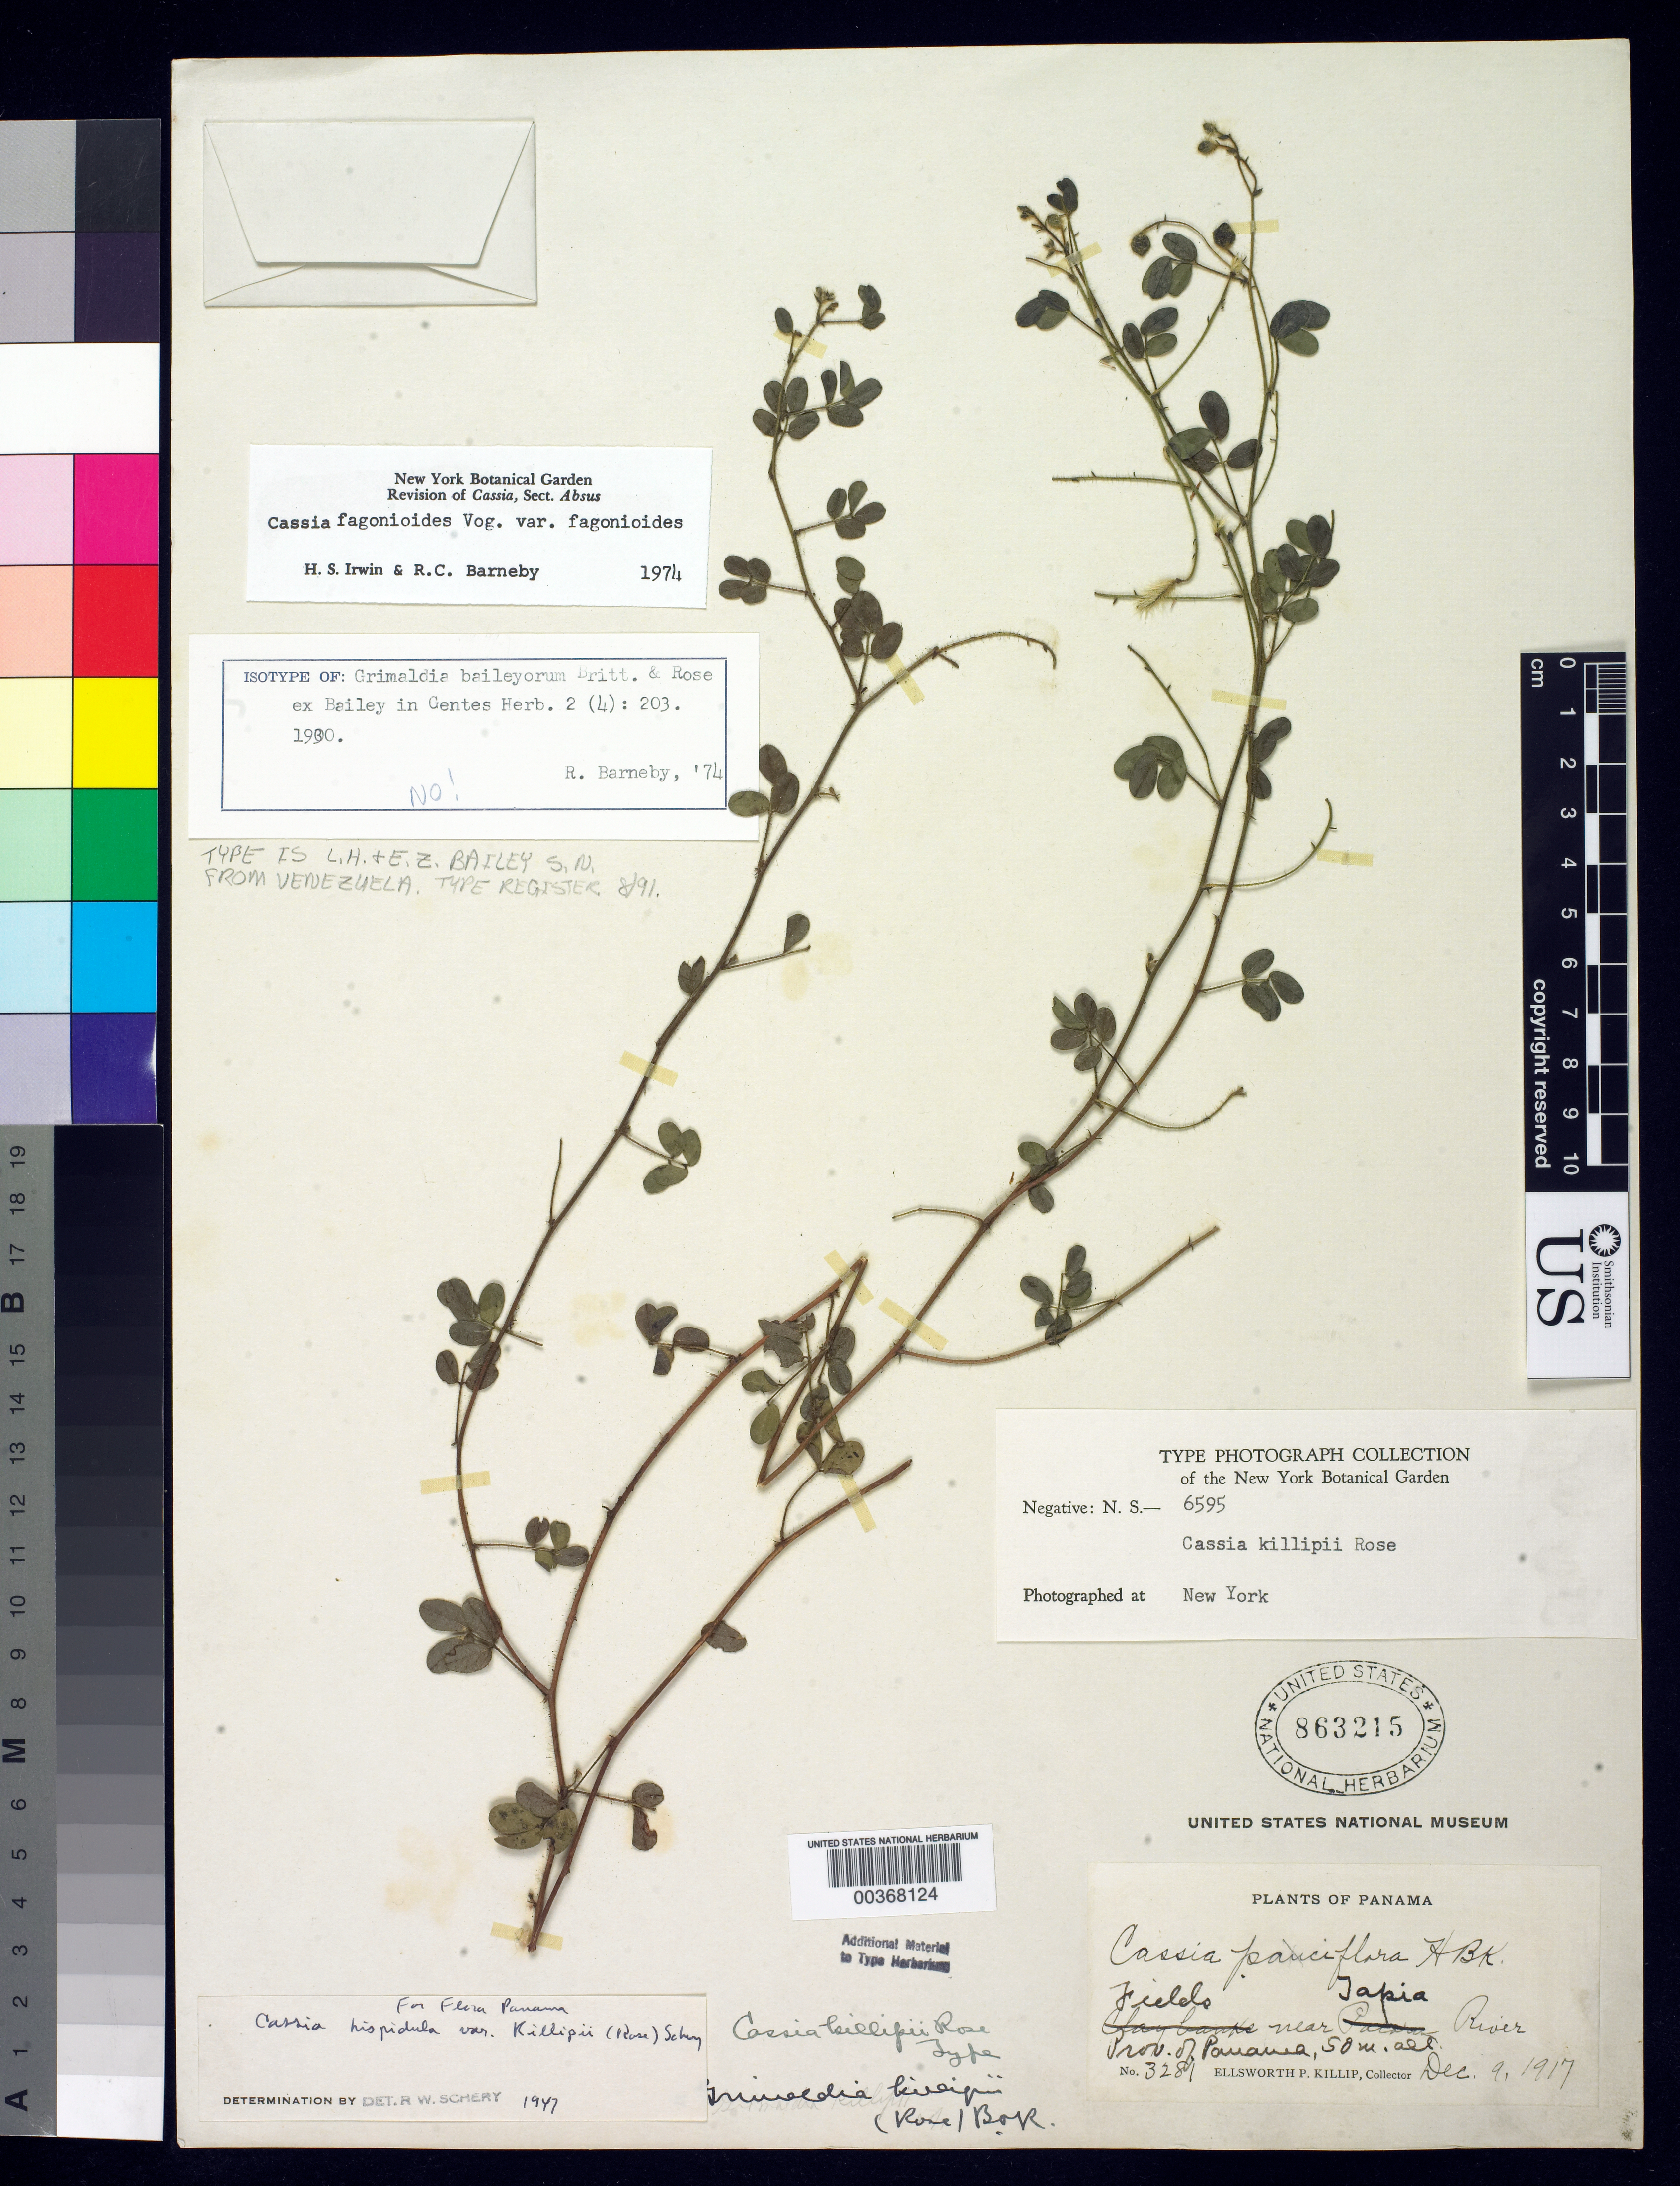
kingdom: Plantae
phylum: Tracheophyta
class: Magnoliopsida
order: Fabales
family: Fabaceae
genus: Cassia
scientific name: Cassia killipii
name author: Rose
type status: Isotype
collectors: E. P. Killip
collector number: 3281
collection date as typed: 09 Dec 1917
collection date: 1917-12-09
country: Panama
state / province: Panamá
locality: Near Tapia River.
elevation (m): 50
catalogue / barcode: US 863215